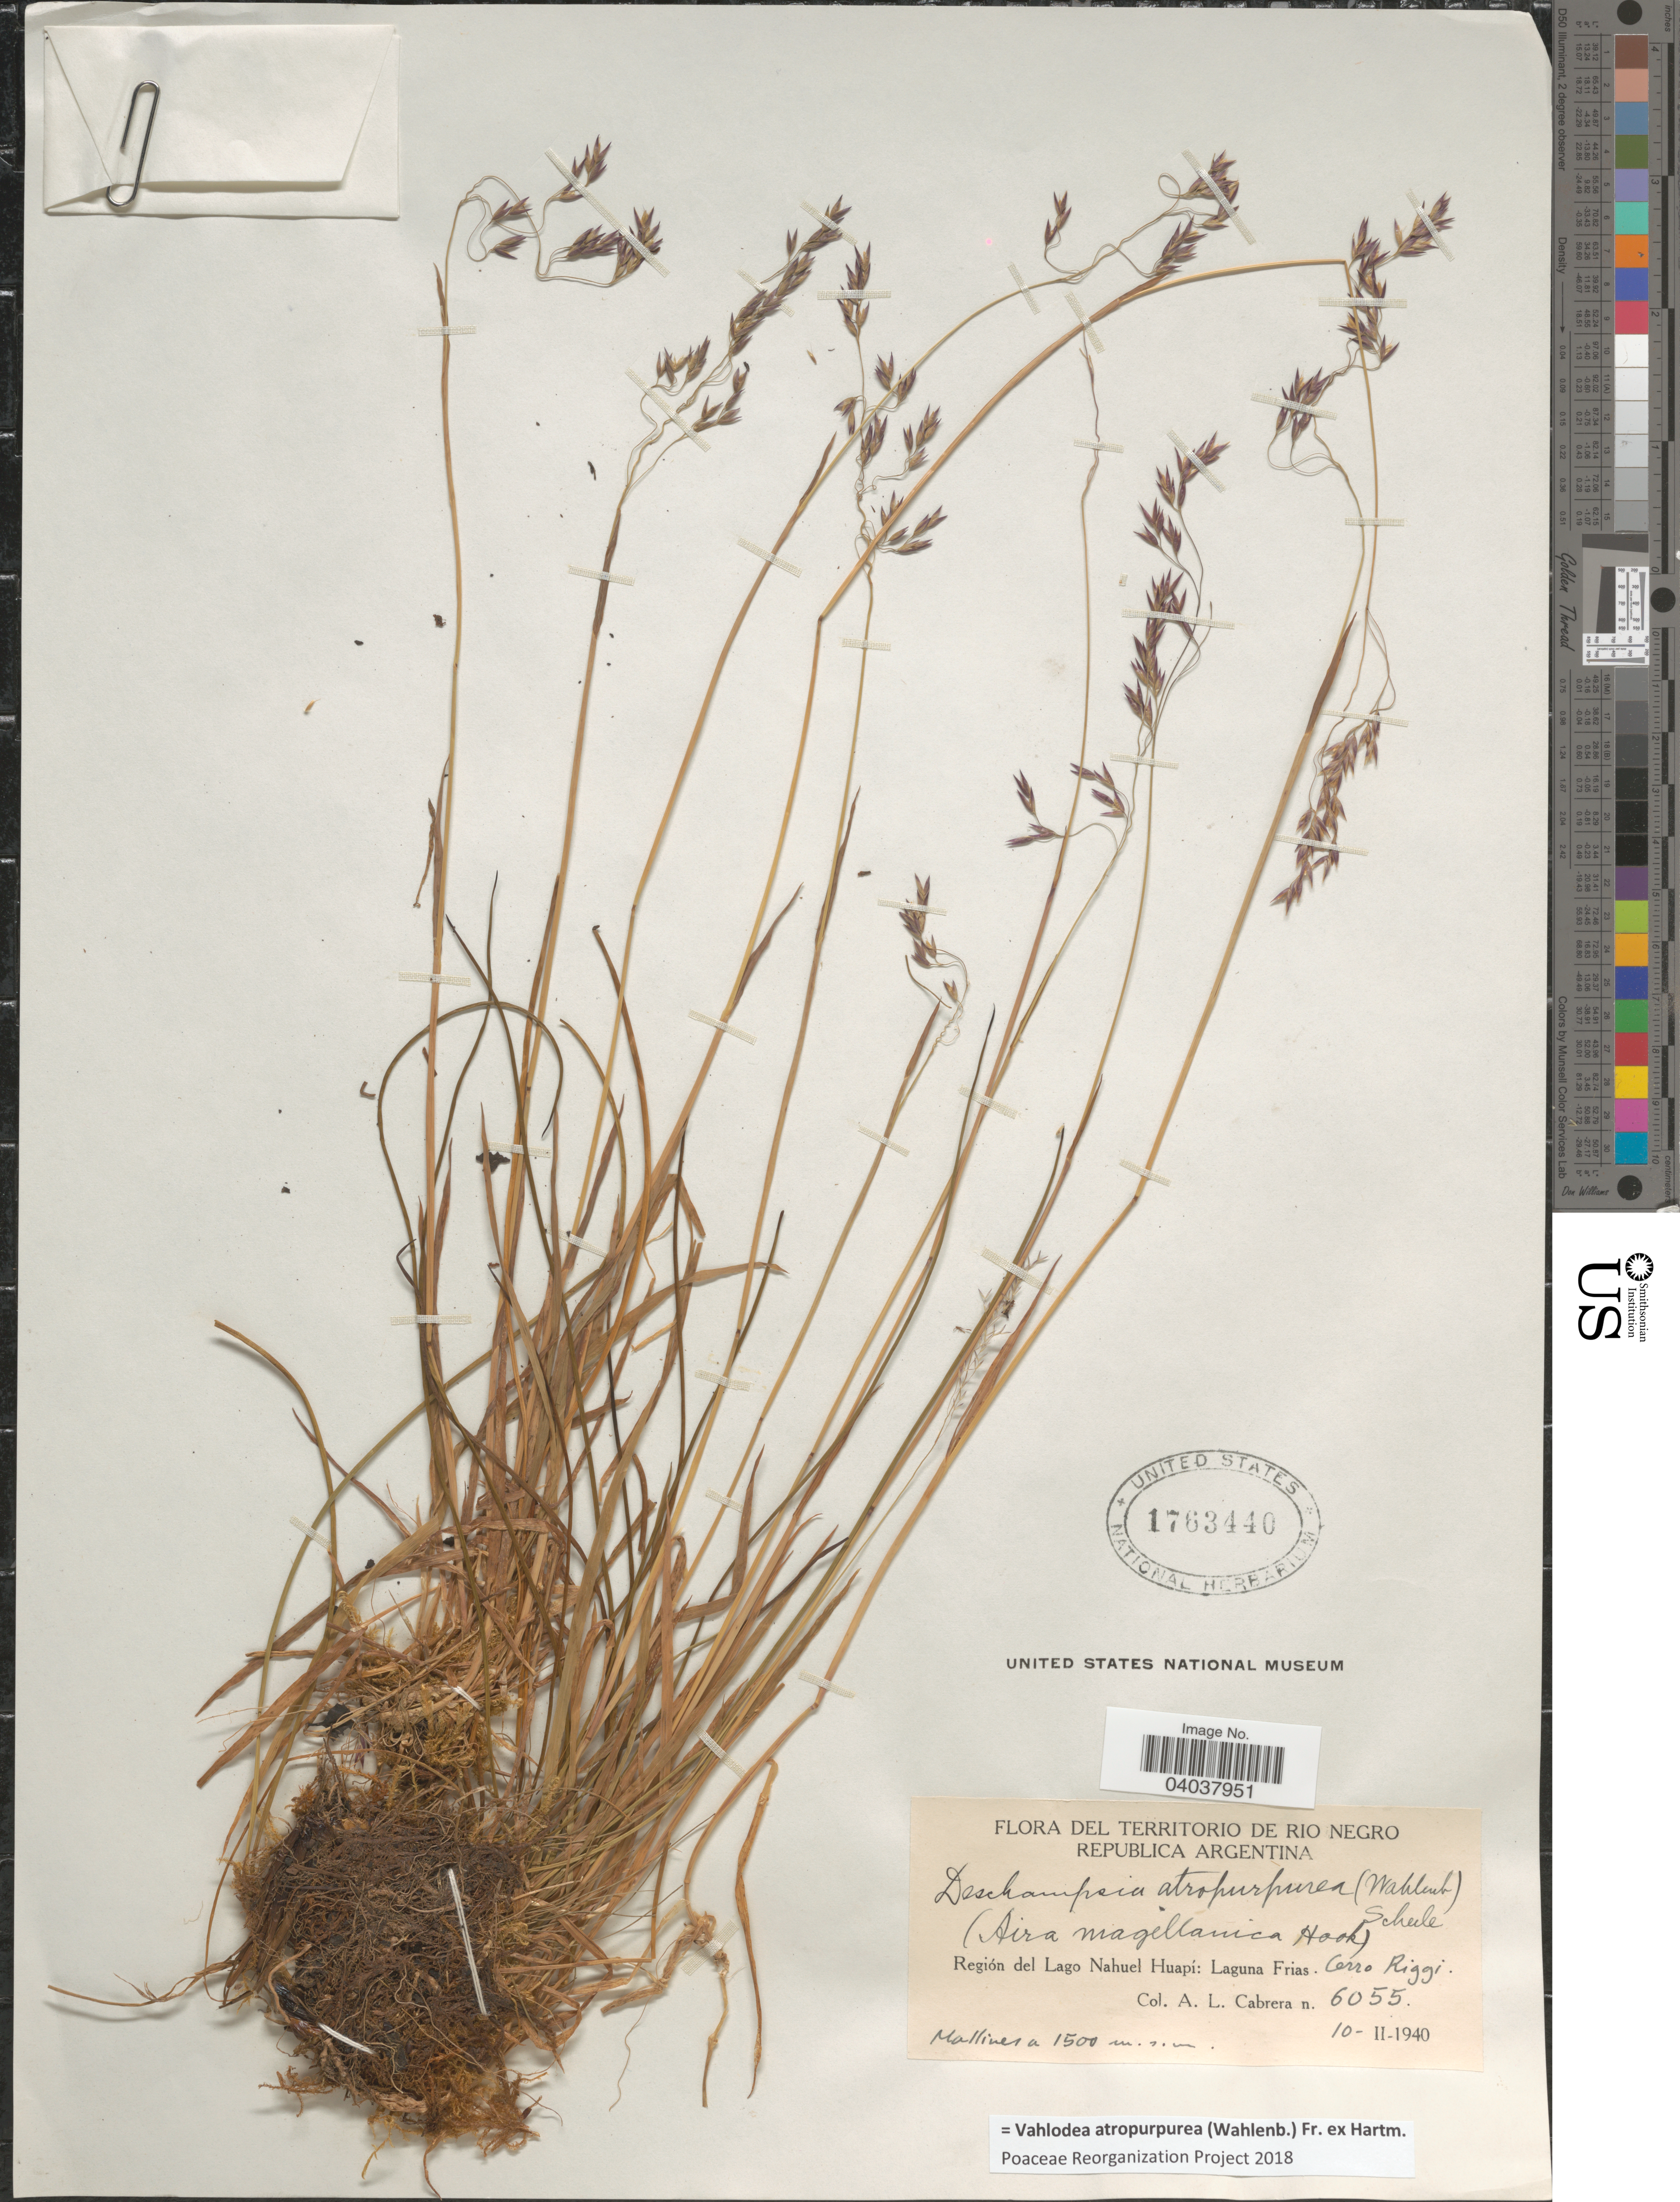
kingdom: Plantae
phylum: Tracheophyta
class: Liliopsida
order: Poales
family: Poaceae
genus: Vahlodea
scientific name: Vahlodea atropurpurea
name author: (Wahlenb.) Fr. ex Hartm.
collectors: A. L. Cabrera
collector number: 6055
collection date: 1940-02-10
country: Argentina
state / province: Rio Negro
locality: Republica Argentina. Región del Lago Nahuel Huapí: Laguna Frias. Cerro Riggi.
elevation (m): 1500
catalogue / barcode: US 1763440